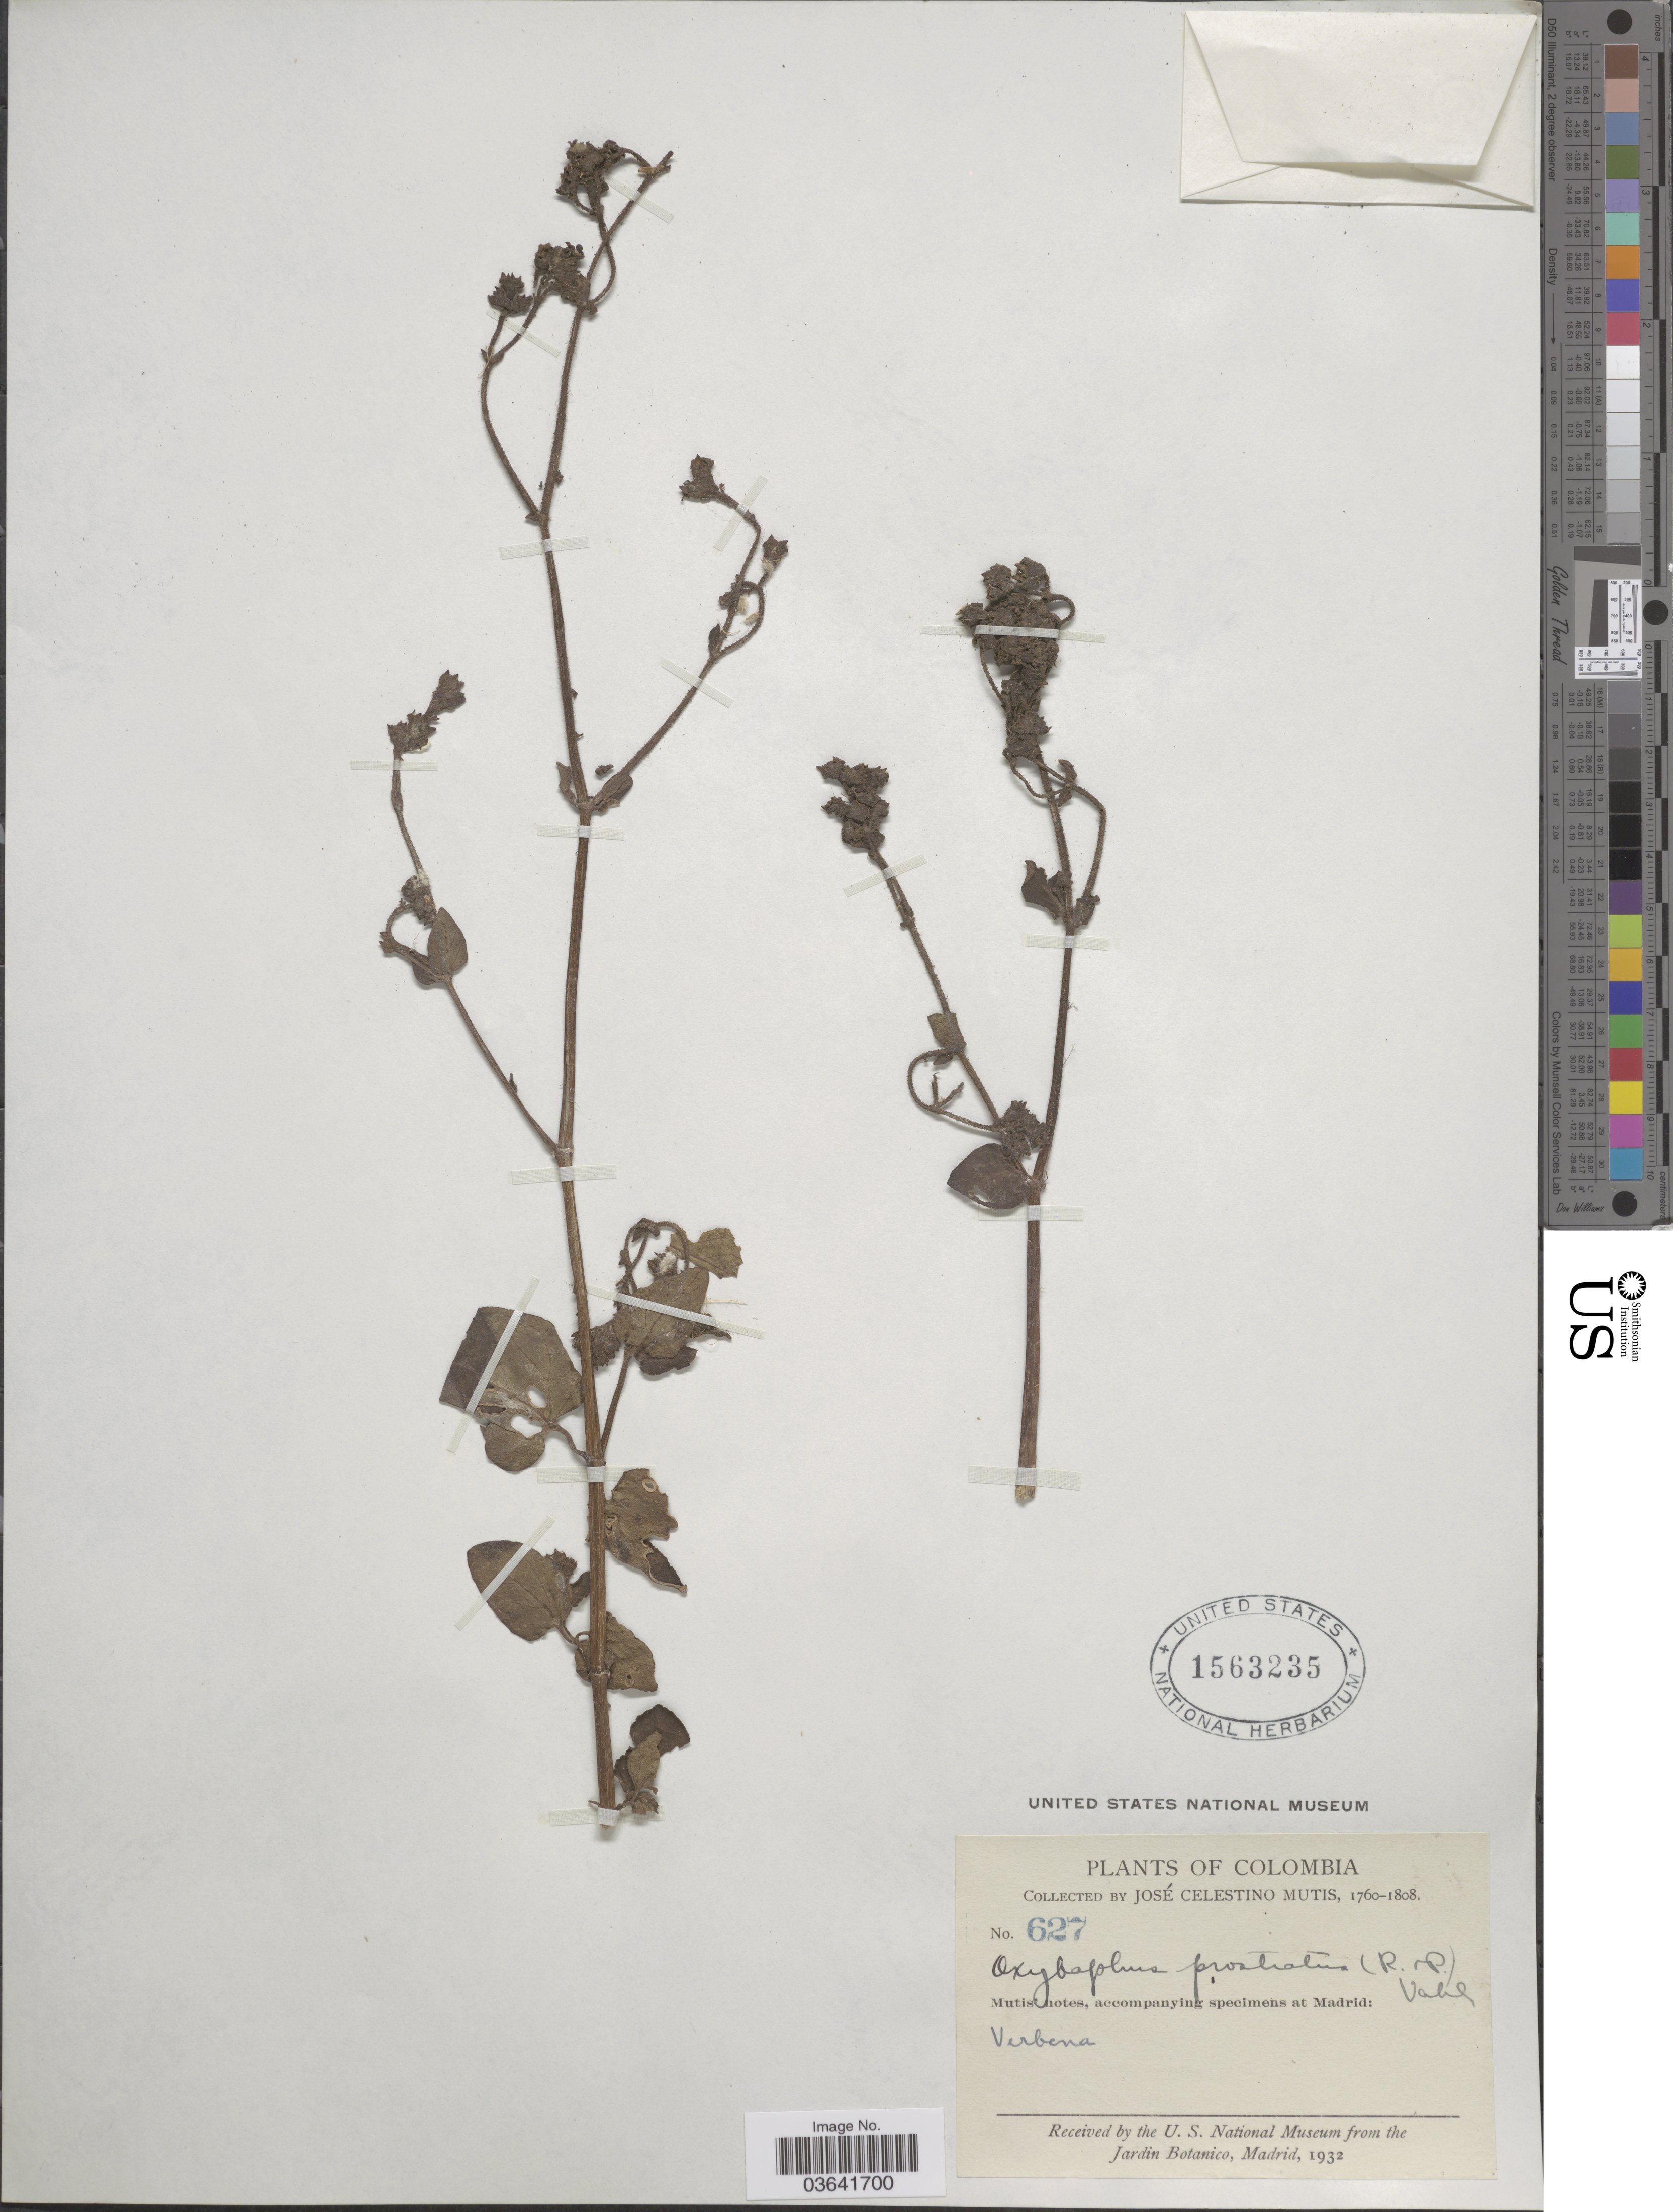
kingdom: Plantae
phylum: Tracheophyta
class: Magnoliopsida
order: Caryophyllales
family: Nyctaginaceae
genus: Mirabilis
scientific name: Mirabilis prostrata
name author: (Ruiz & Pav.) Heimerl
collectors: J. C. B. Mutis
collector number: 627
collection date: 1760/1808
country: Colombia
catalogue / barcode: US 1563235